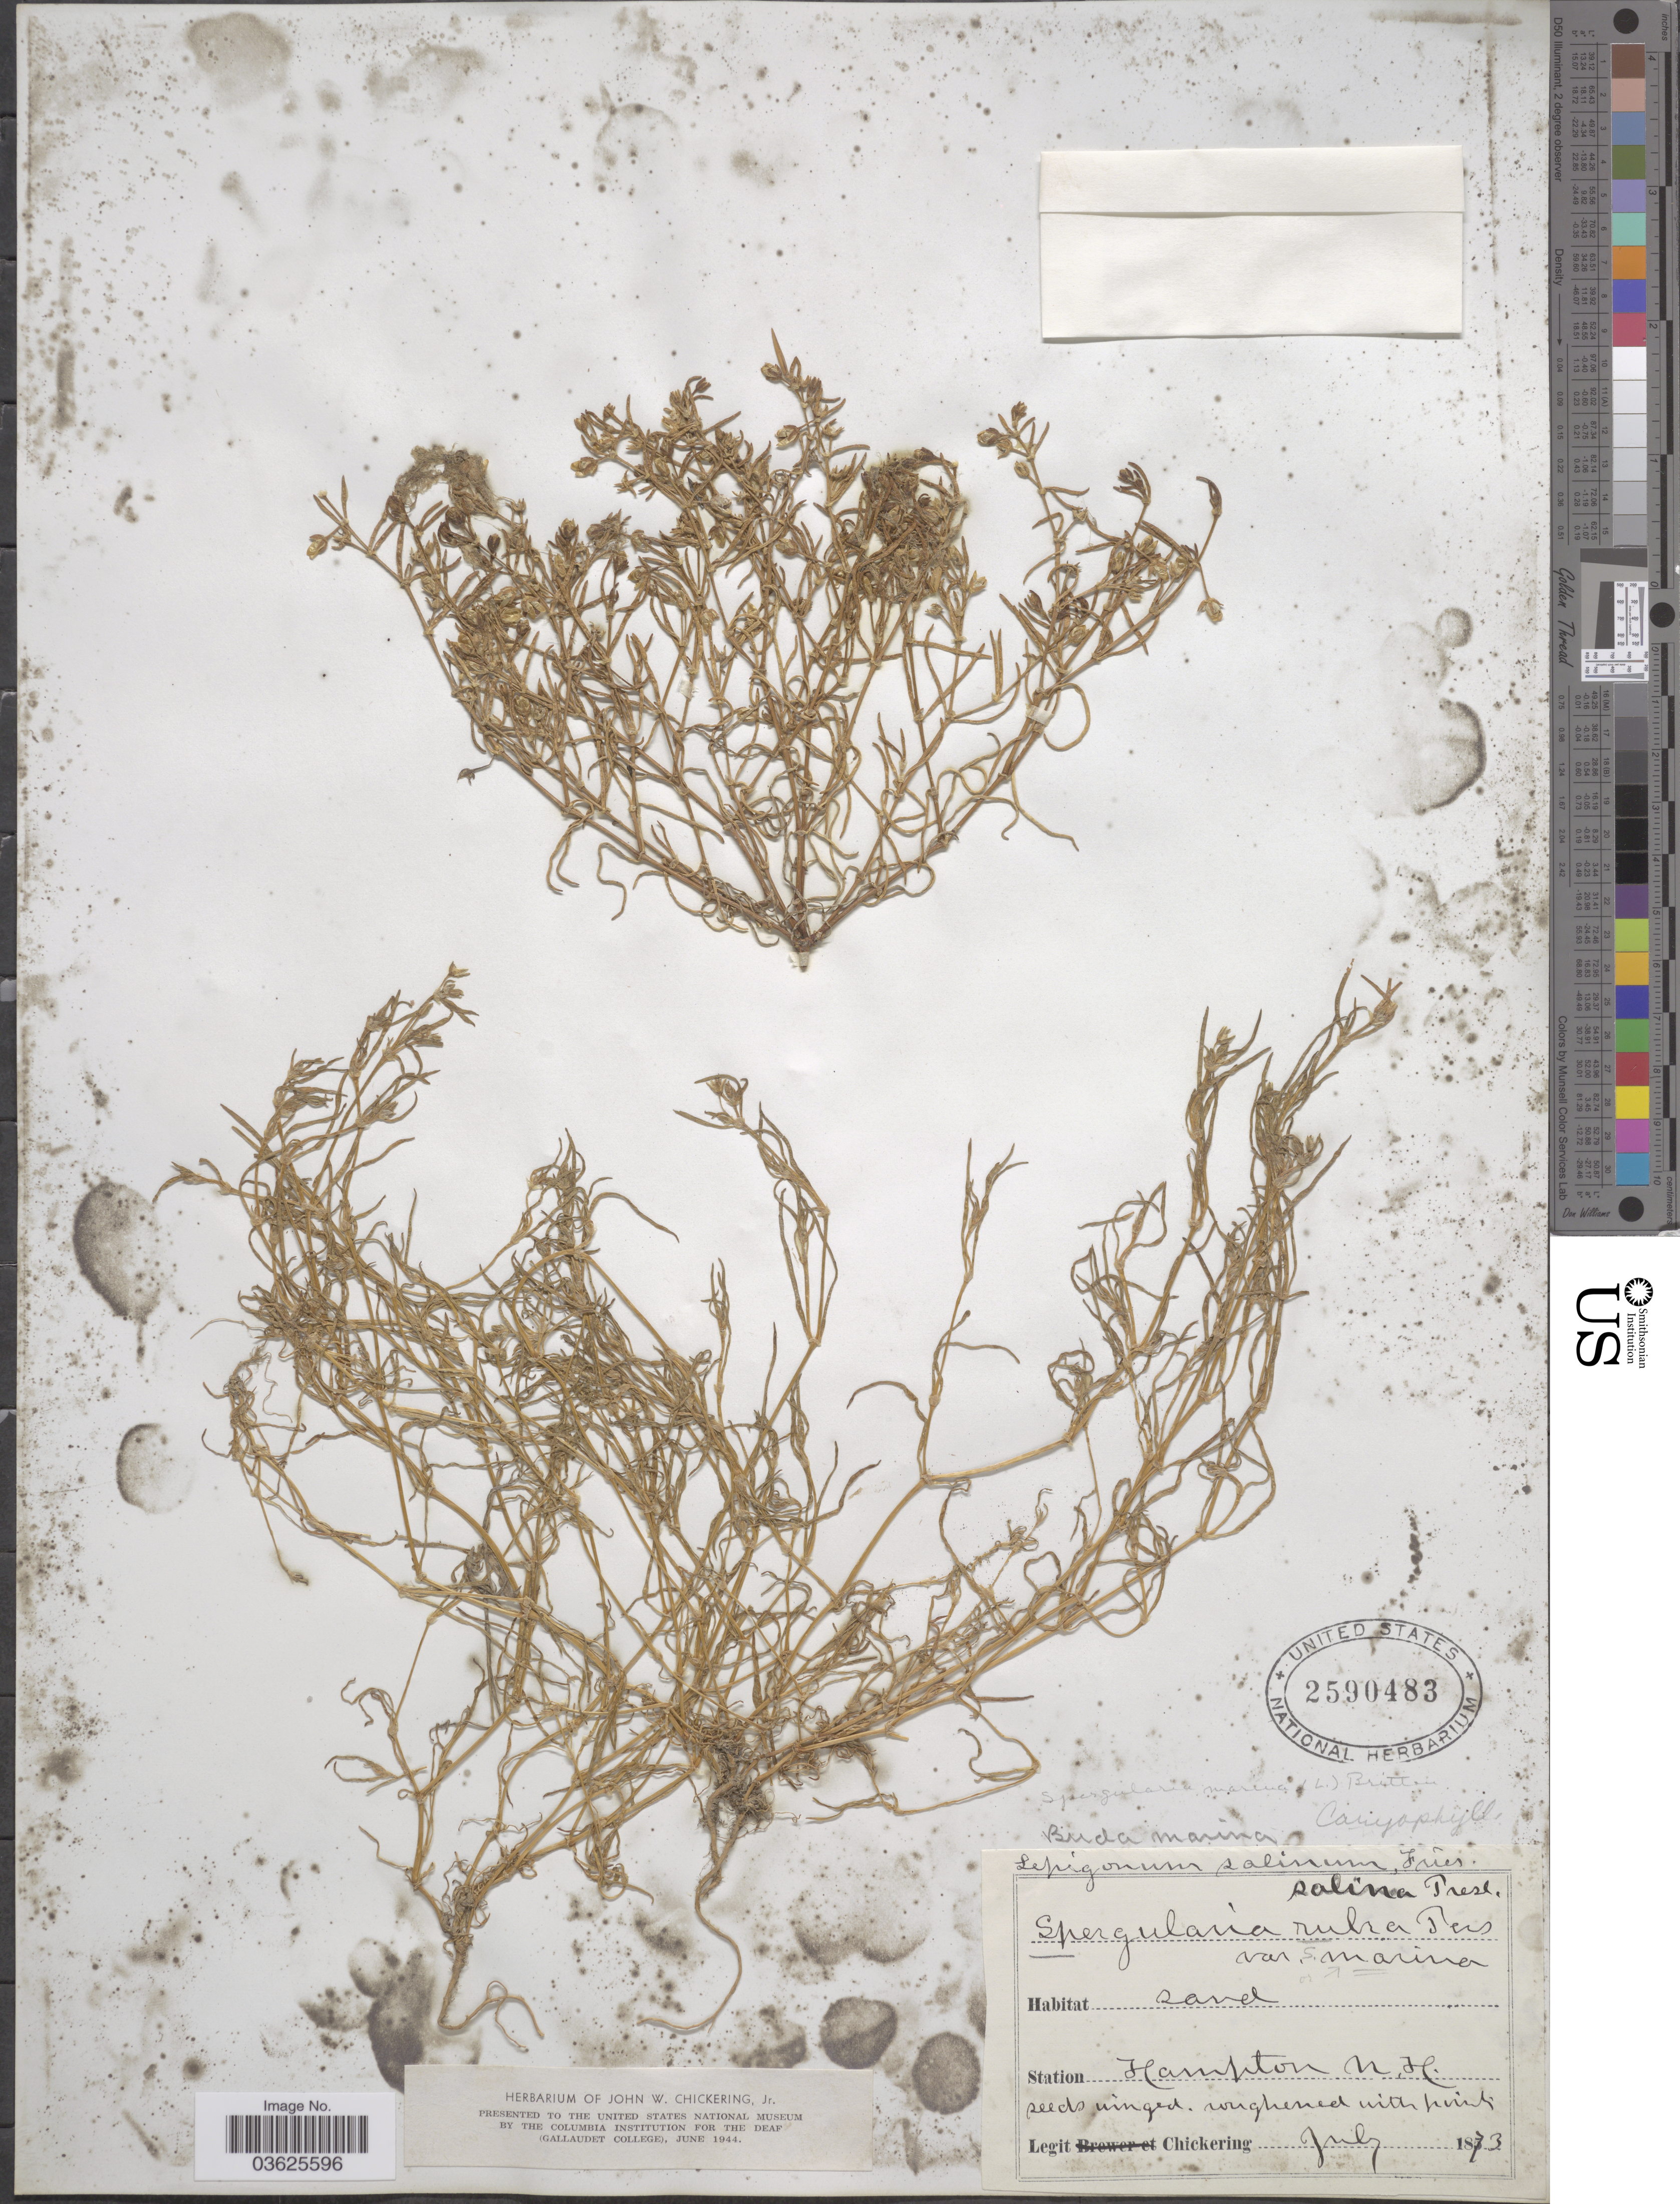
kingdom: Plantae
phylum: Tracheophyta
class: Magnoliopsida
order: Caryophyllales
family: Caryophyllaceae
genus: Spergularia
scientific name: Spergularia marina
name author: (L.) Griseb.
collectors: J. Chickering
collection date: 1873-07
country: United States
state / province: New Hampshire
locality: Hampton.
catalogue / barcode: US 2590483